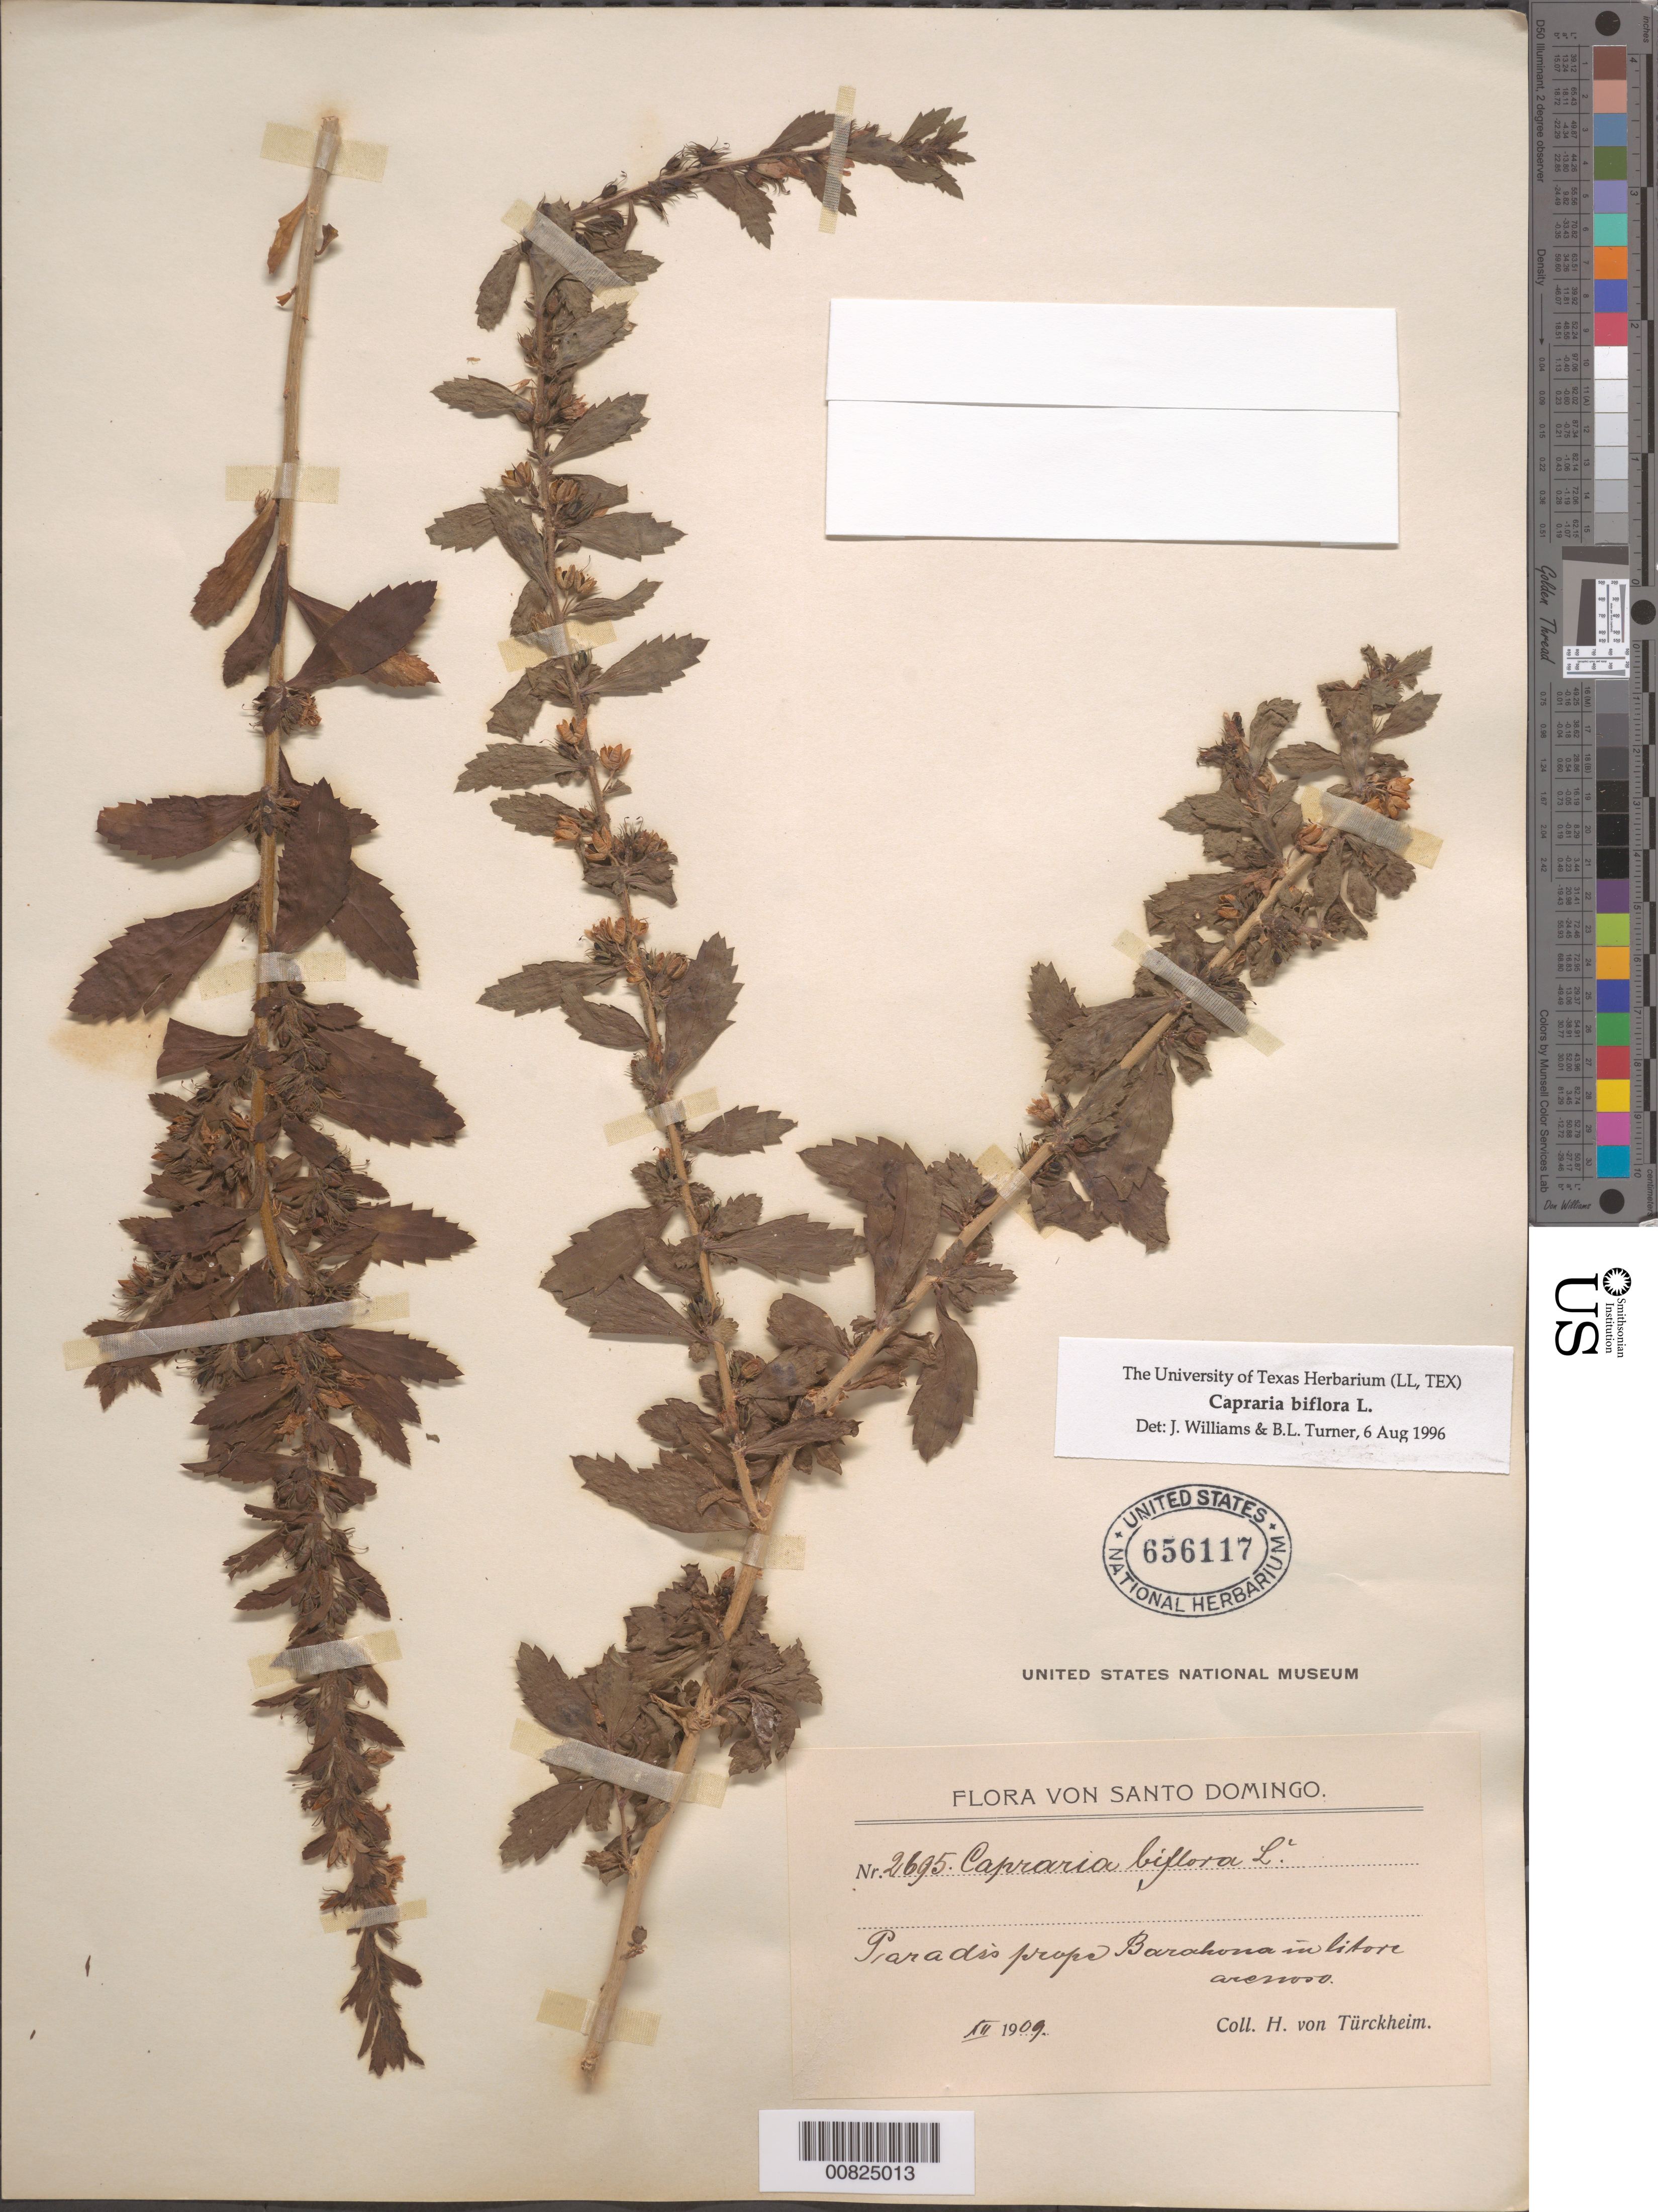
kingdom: Plantae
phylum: Tracheophyta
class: Magnoliopsida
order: Lamiales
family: Scrophulariaceae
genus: Capraria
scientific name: Capraria biflora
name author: L.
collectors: H. von Türckheim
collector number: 2695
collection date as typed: Dec 1909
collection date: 1909-12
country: Dominican Republic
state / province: Barahona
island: Hispaniola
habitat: "litore aremoso"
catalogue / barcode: US 656117